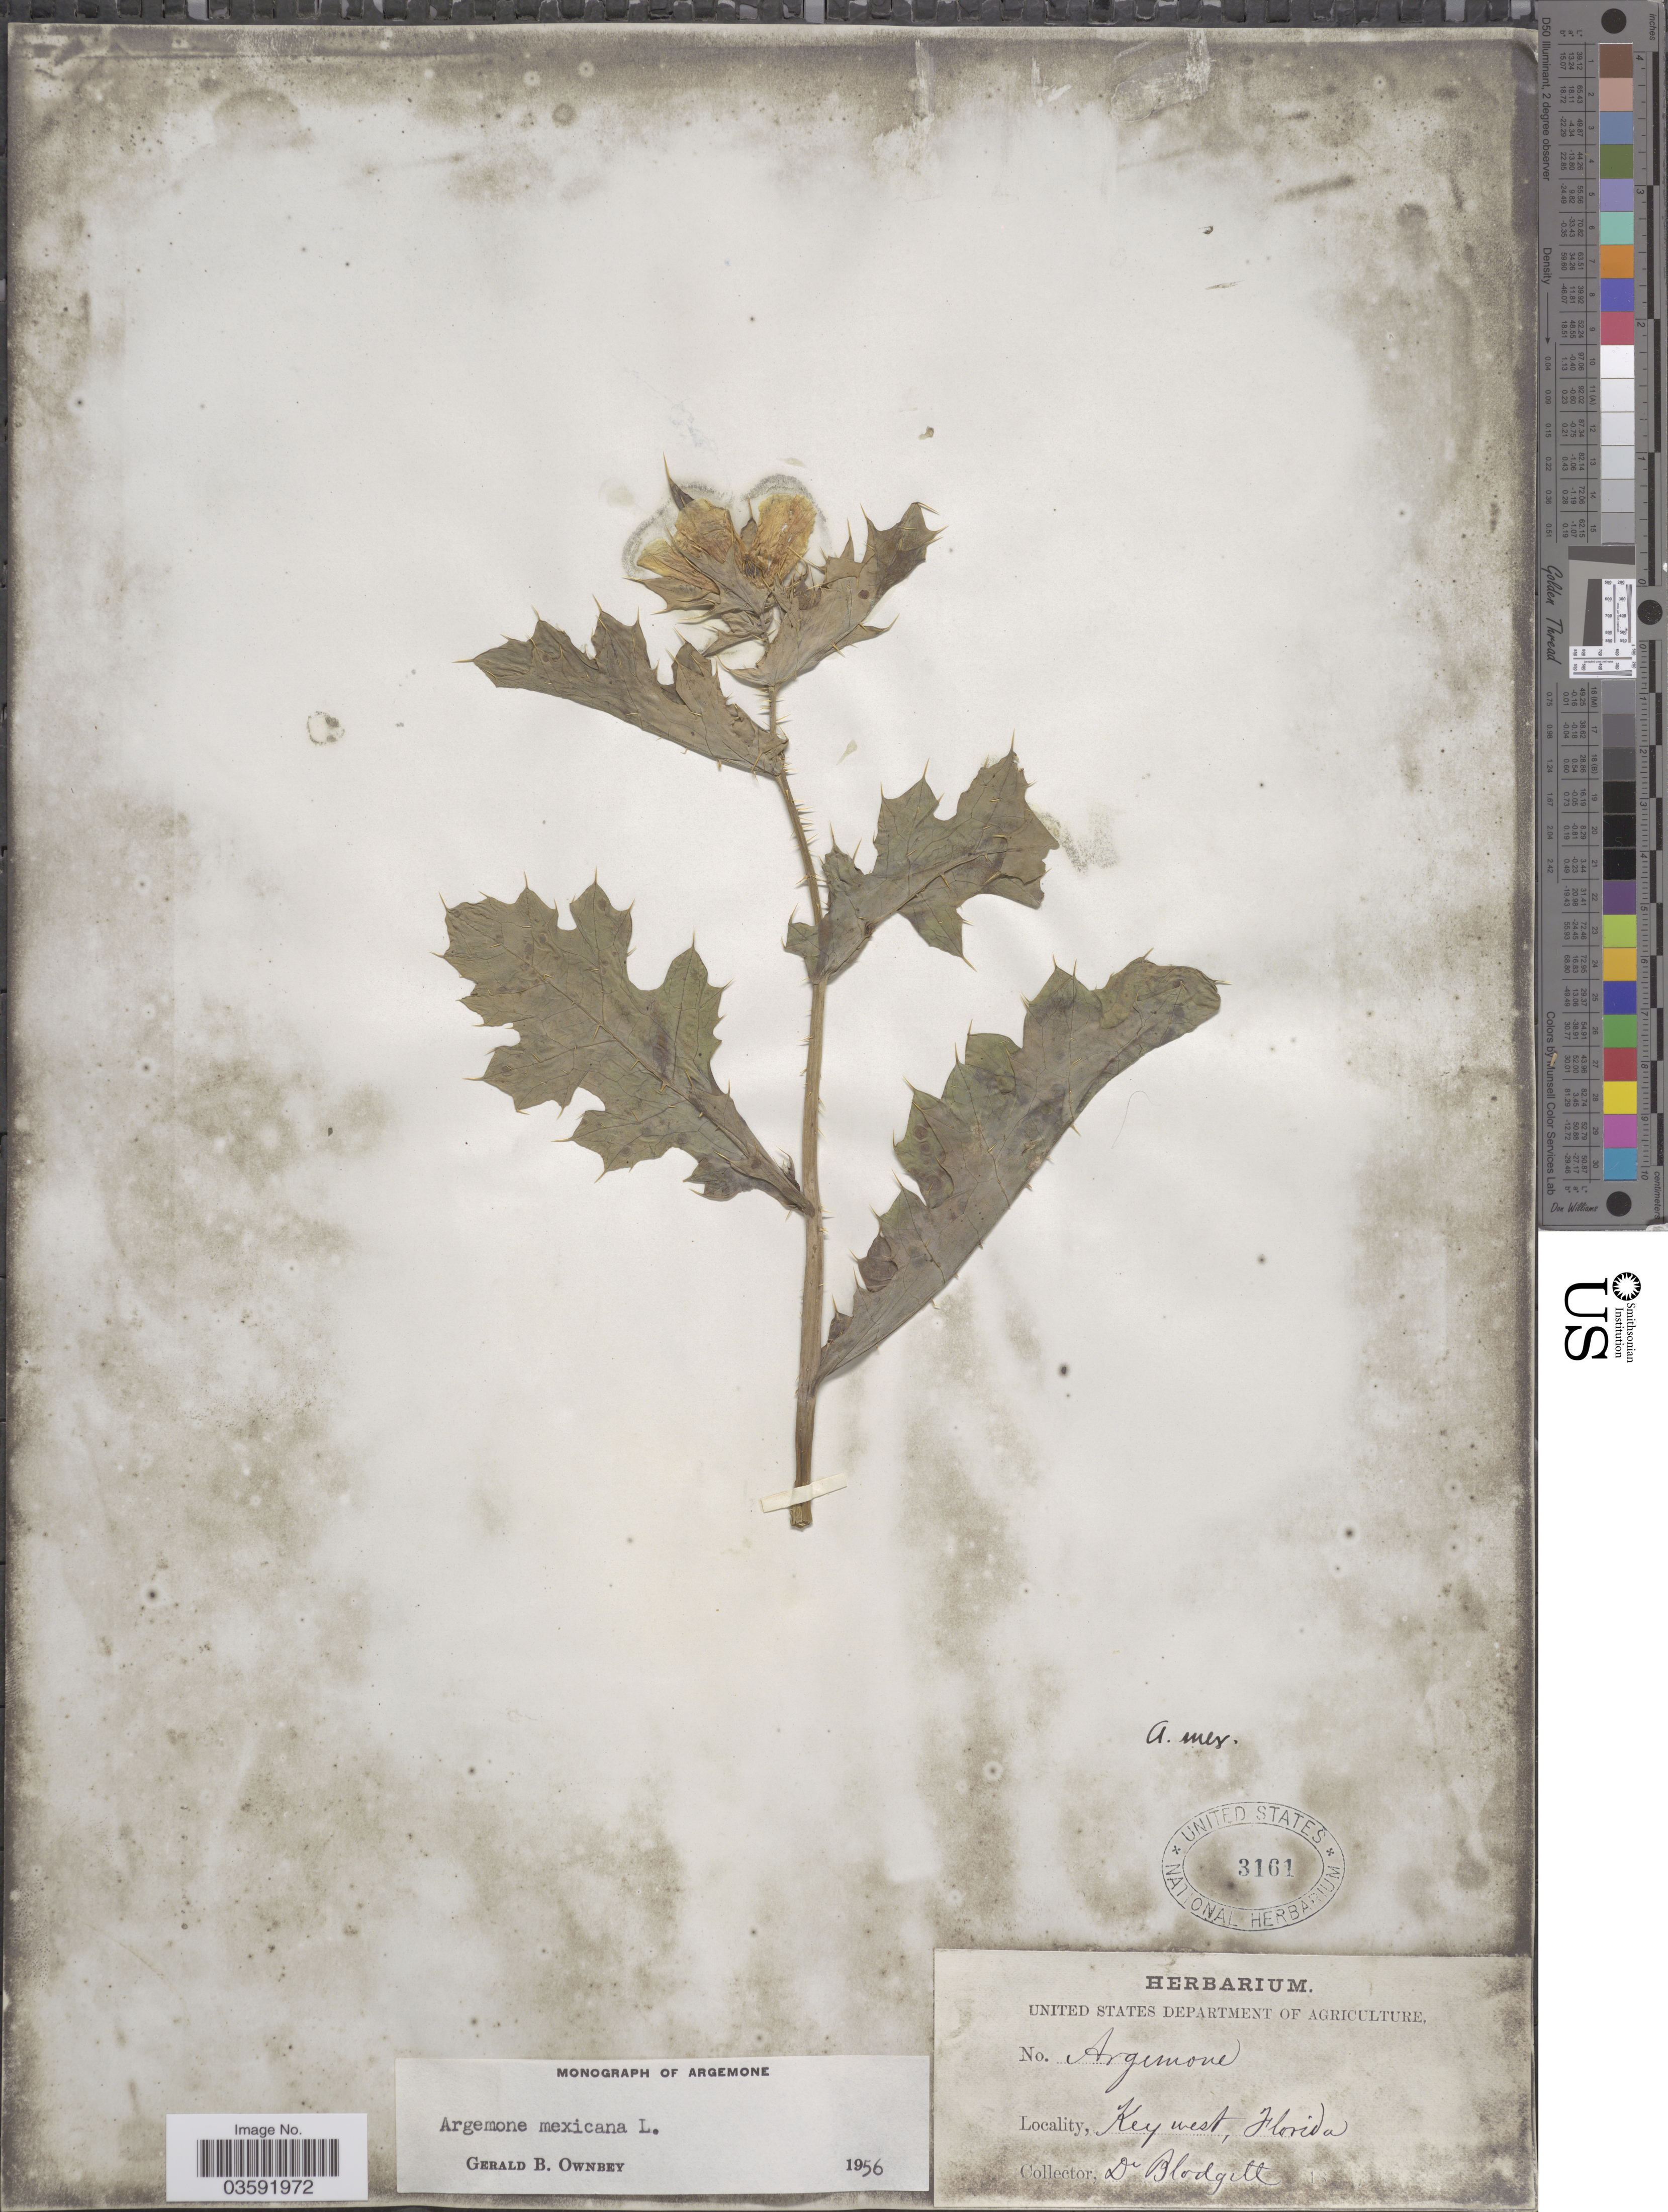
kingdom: Plantae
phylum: Tracheophyta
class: Magnoliopsida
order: Ranunculales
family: Papaveraceae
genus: Argemone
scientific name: Argemone mexicana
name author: L.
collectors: -. Blodgett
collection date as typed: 1!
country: United States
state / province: Florida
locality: Key West.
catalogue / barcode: US 3161